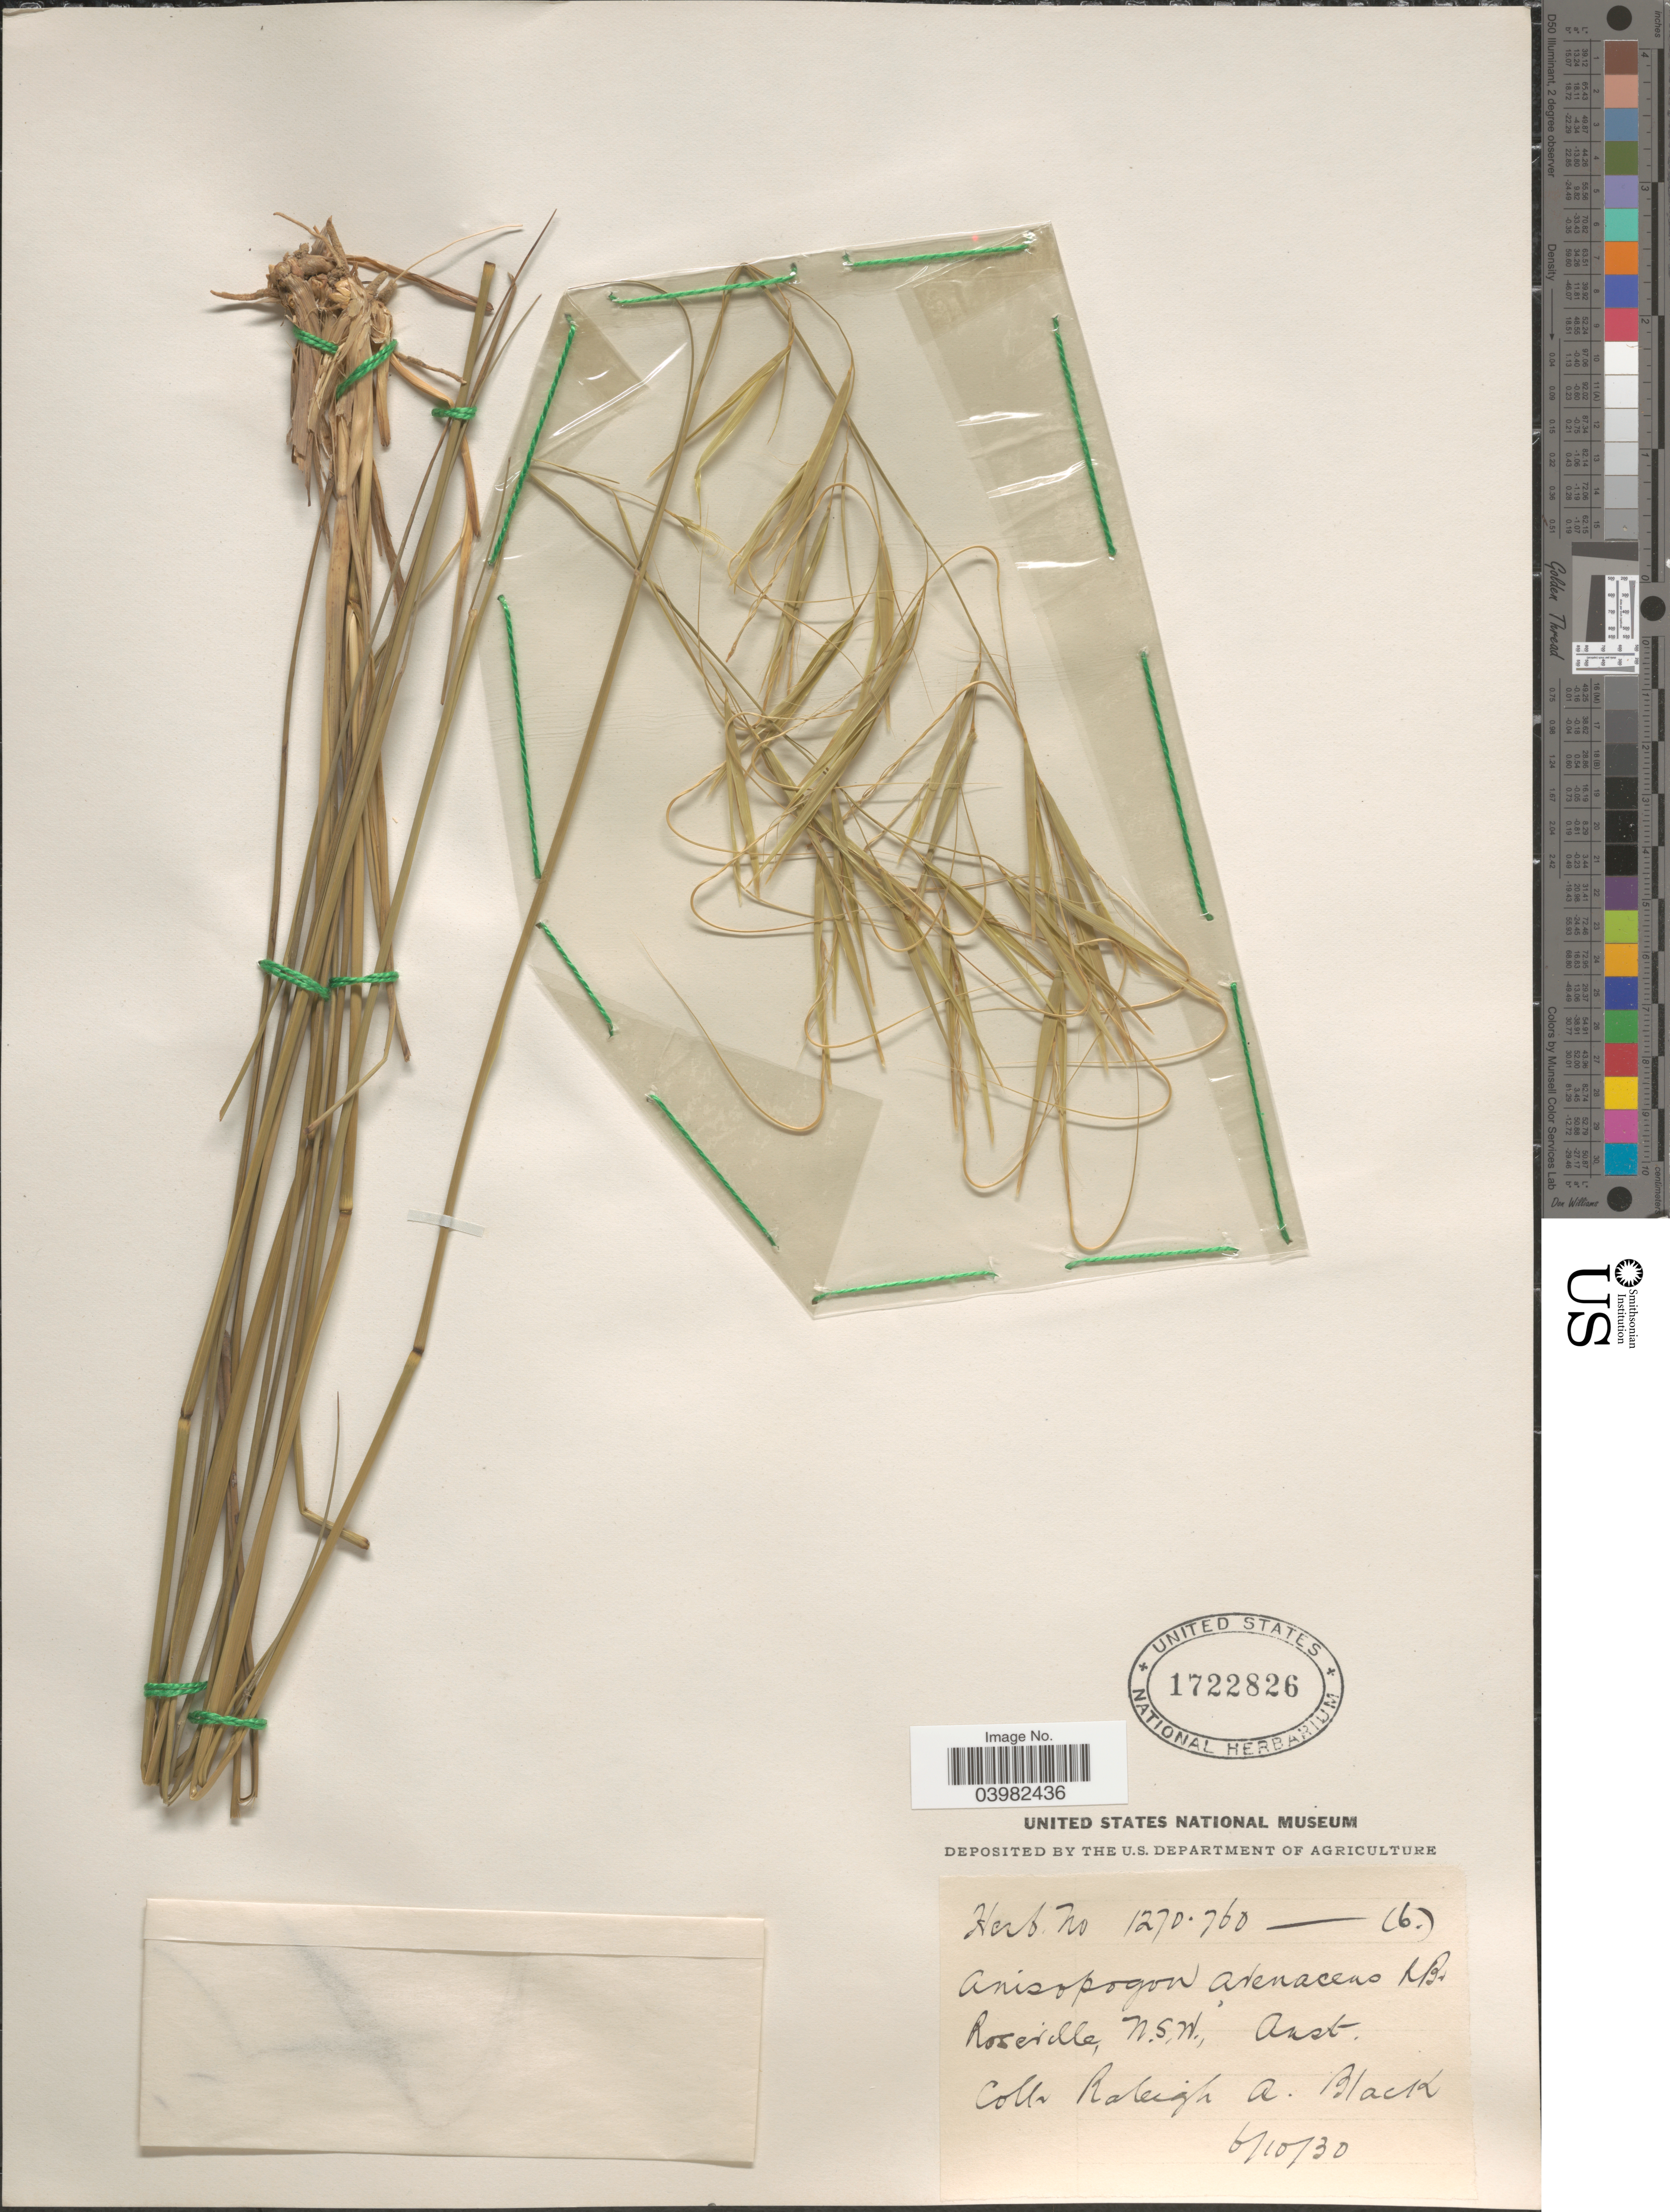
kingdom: Plantae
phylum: Tracheophyta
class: Liliopsida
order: Poales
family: Poaceae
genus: Anisopogon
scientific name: Anisopogon avenaceus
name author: R. Br.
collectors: R. A. Black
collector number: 1270.760(6)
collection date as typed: Transcribed d/m/y: 6/10/30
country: Australia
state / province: New South Wales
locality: Roseville.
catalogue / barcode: US 1722826